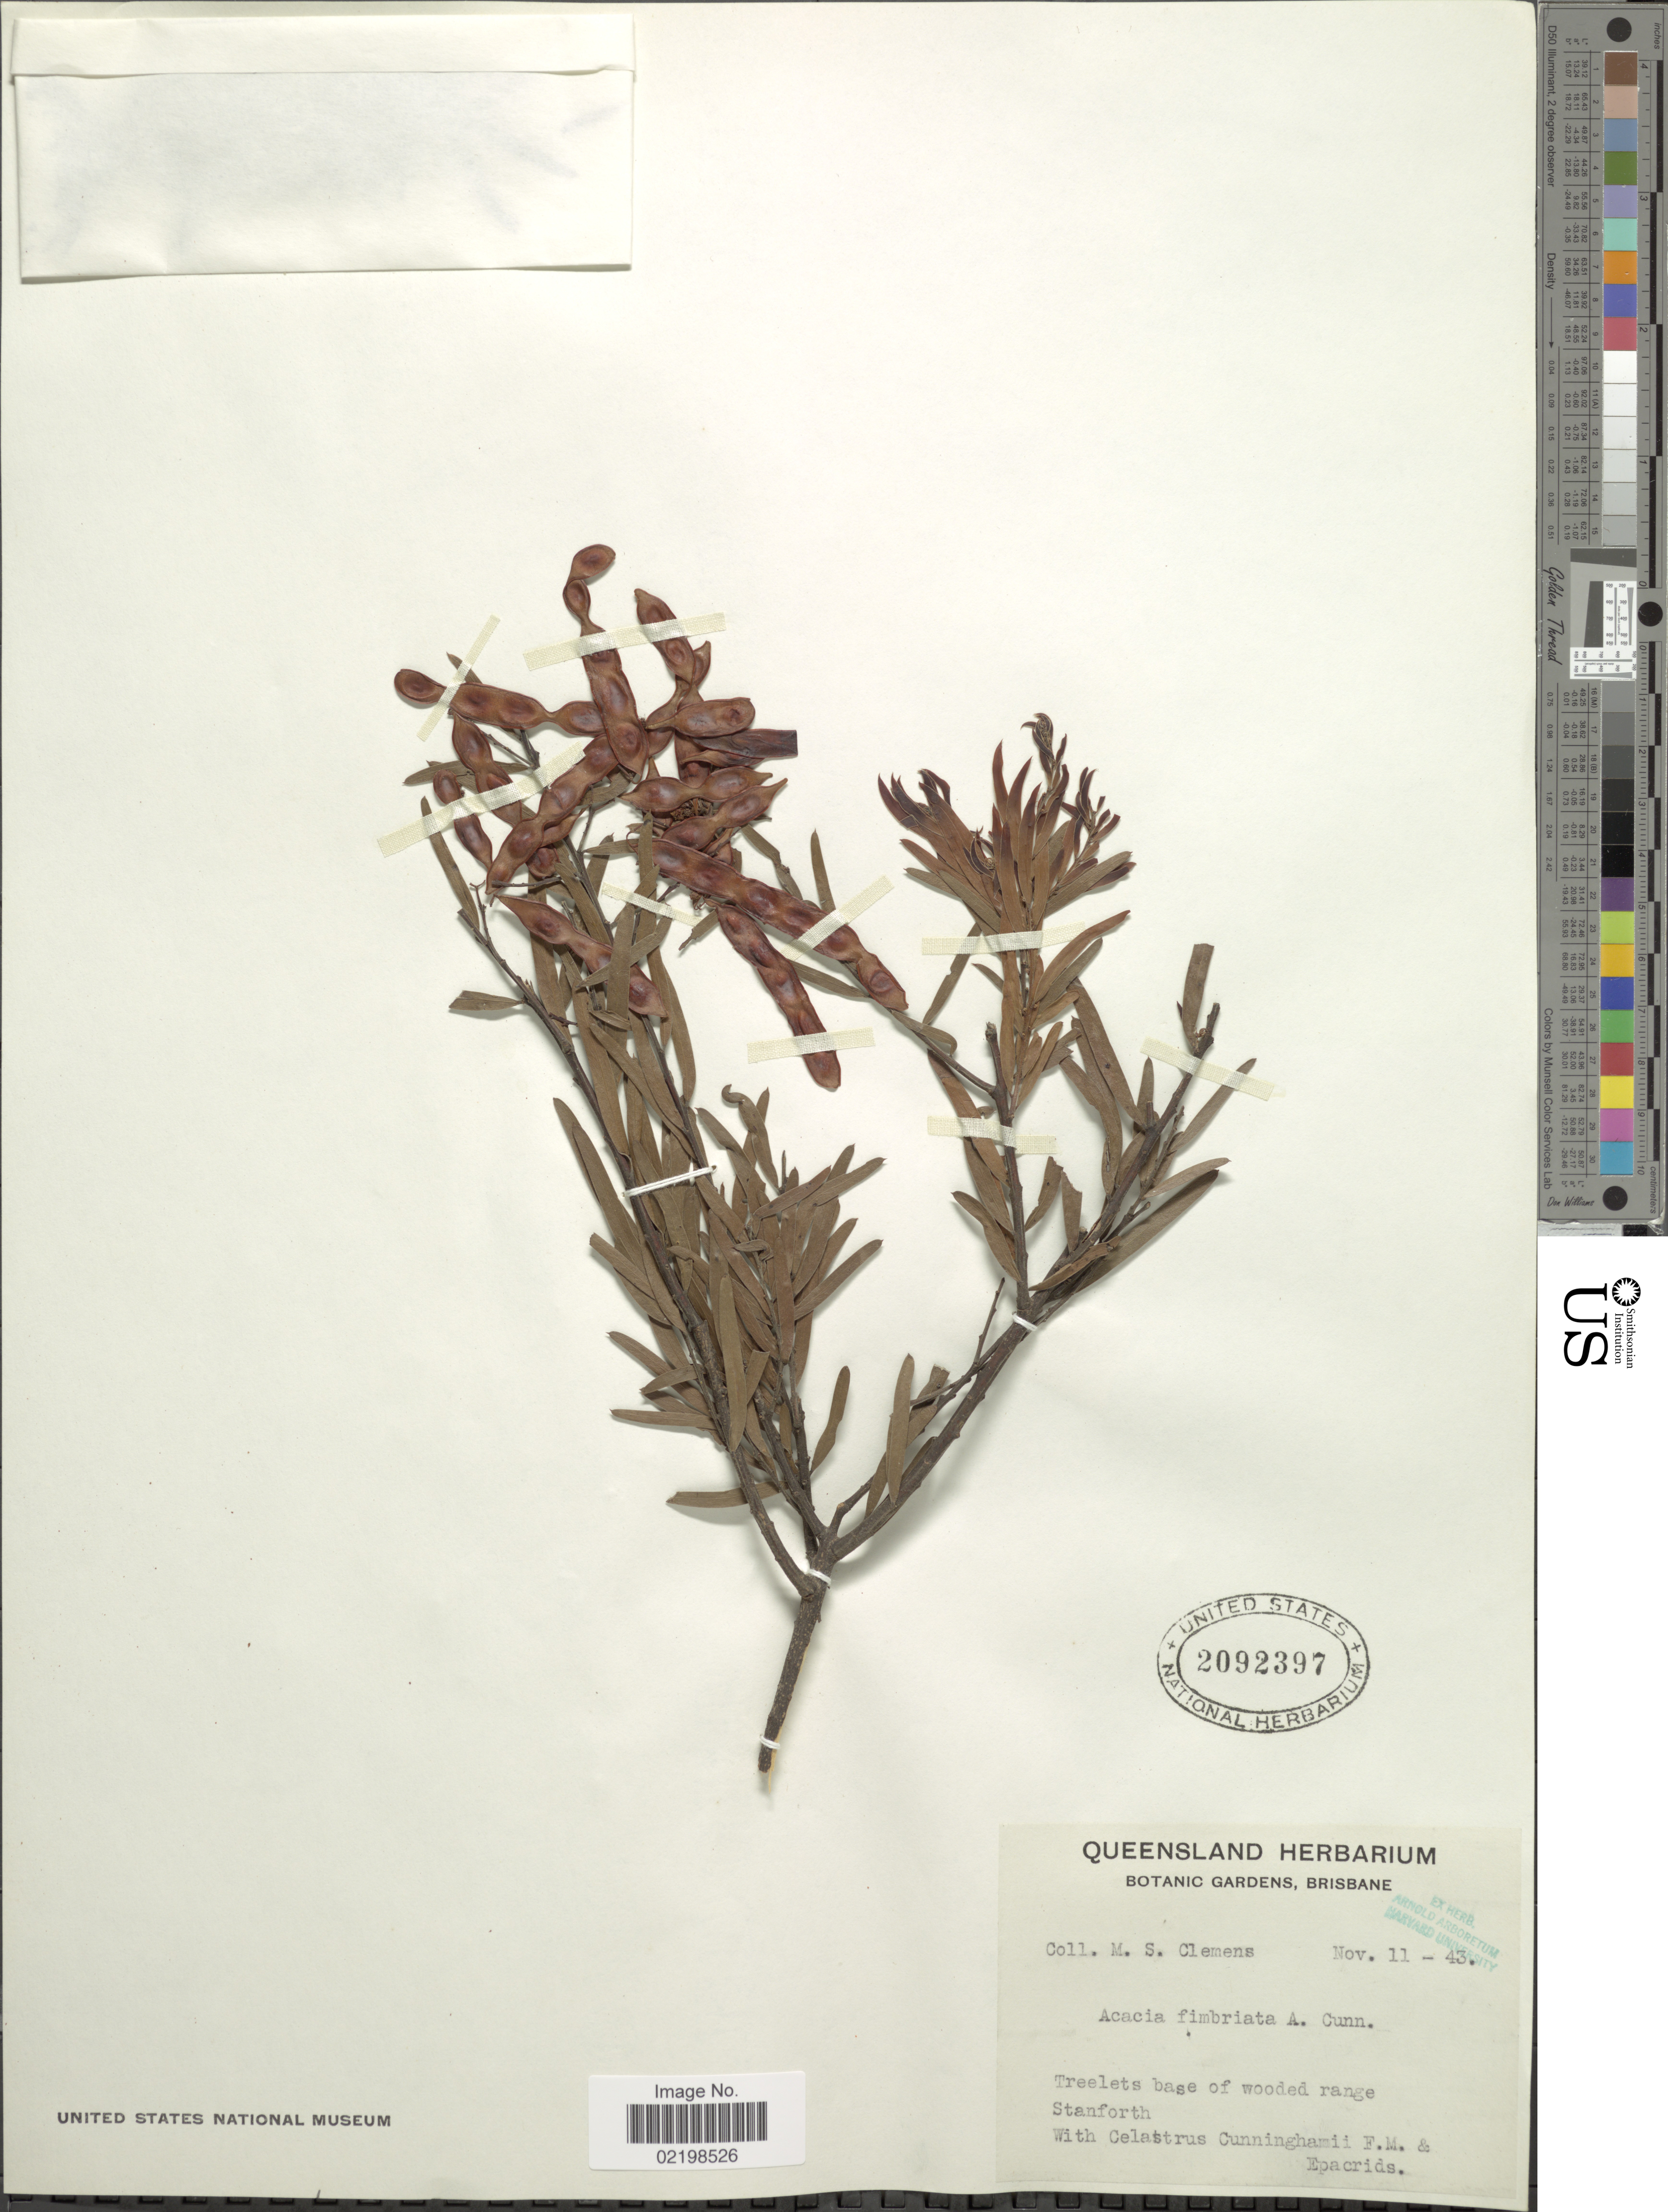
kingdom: Plantae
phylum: Tracheophyta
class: Magnoliopsida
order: Fabales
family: Fabaceae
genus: Acacia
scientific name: Acacia fimbriata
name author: A. Cunn. ex G. Don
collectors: M. S. Clemens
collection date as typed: Transcribed d/m/y: 11/11/43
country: Australia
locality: Stanforth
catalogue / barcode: US 2092397